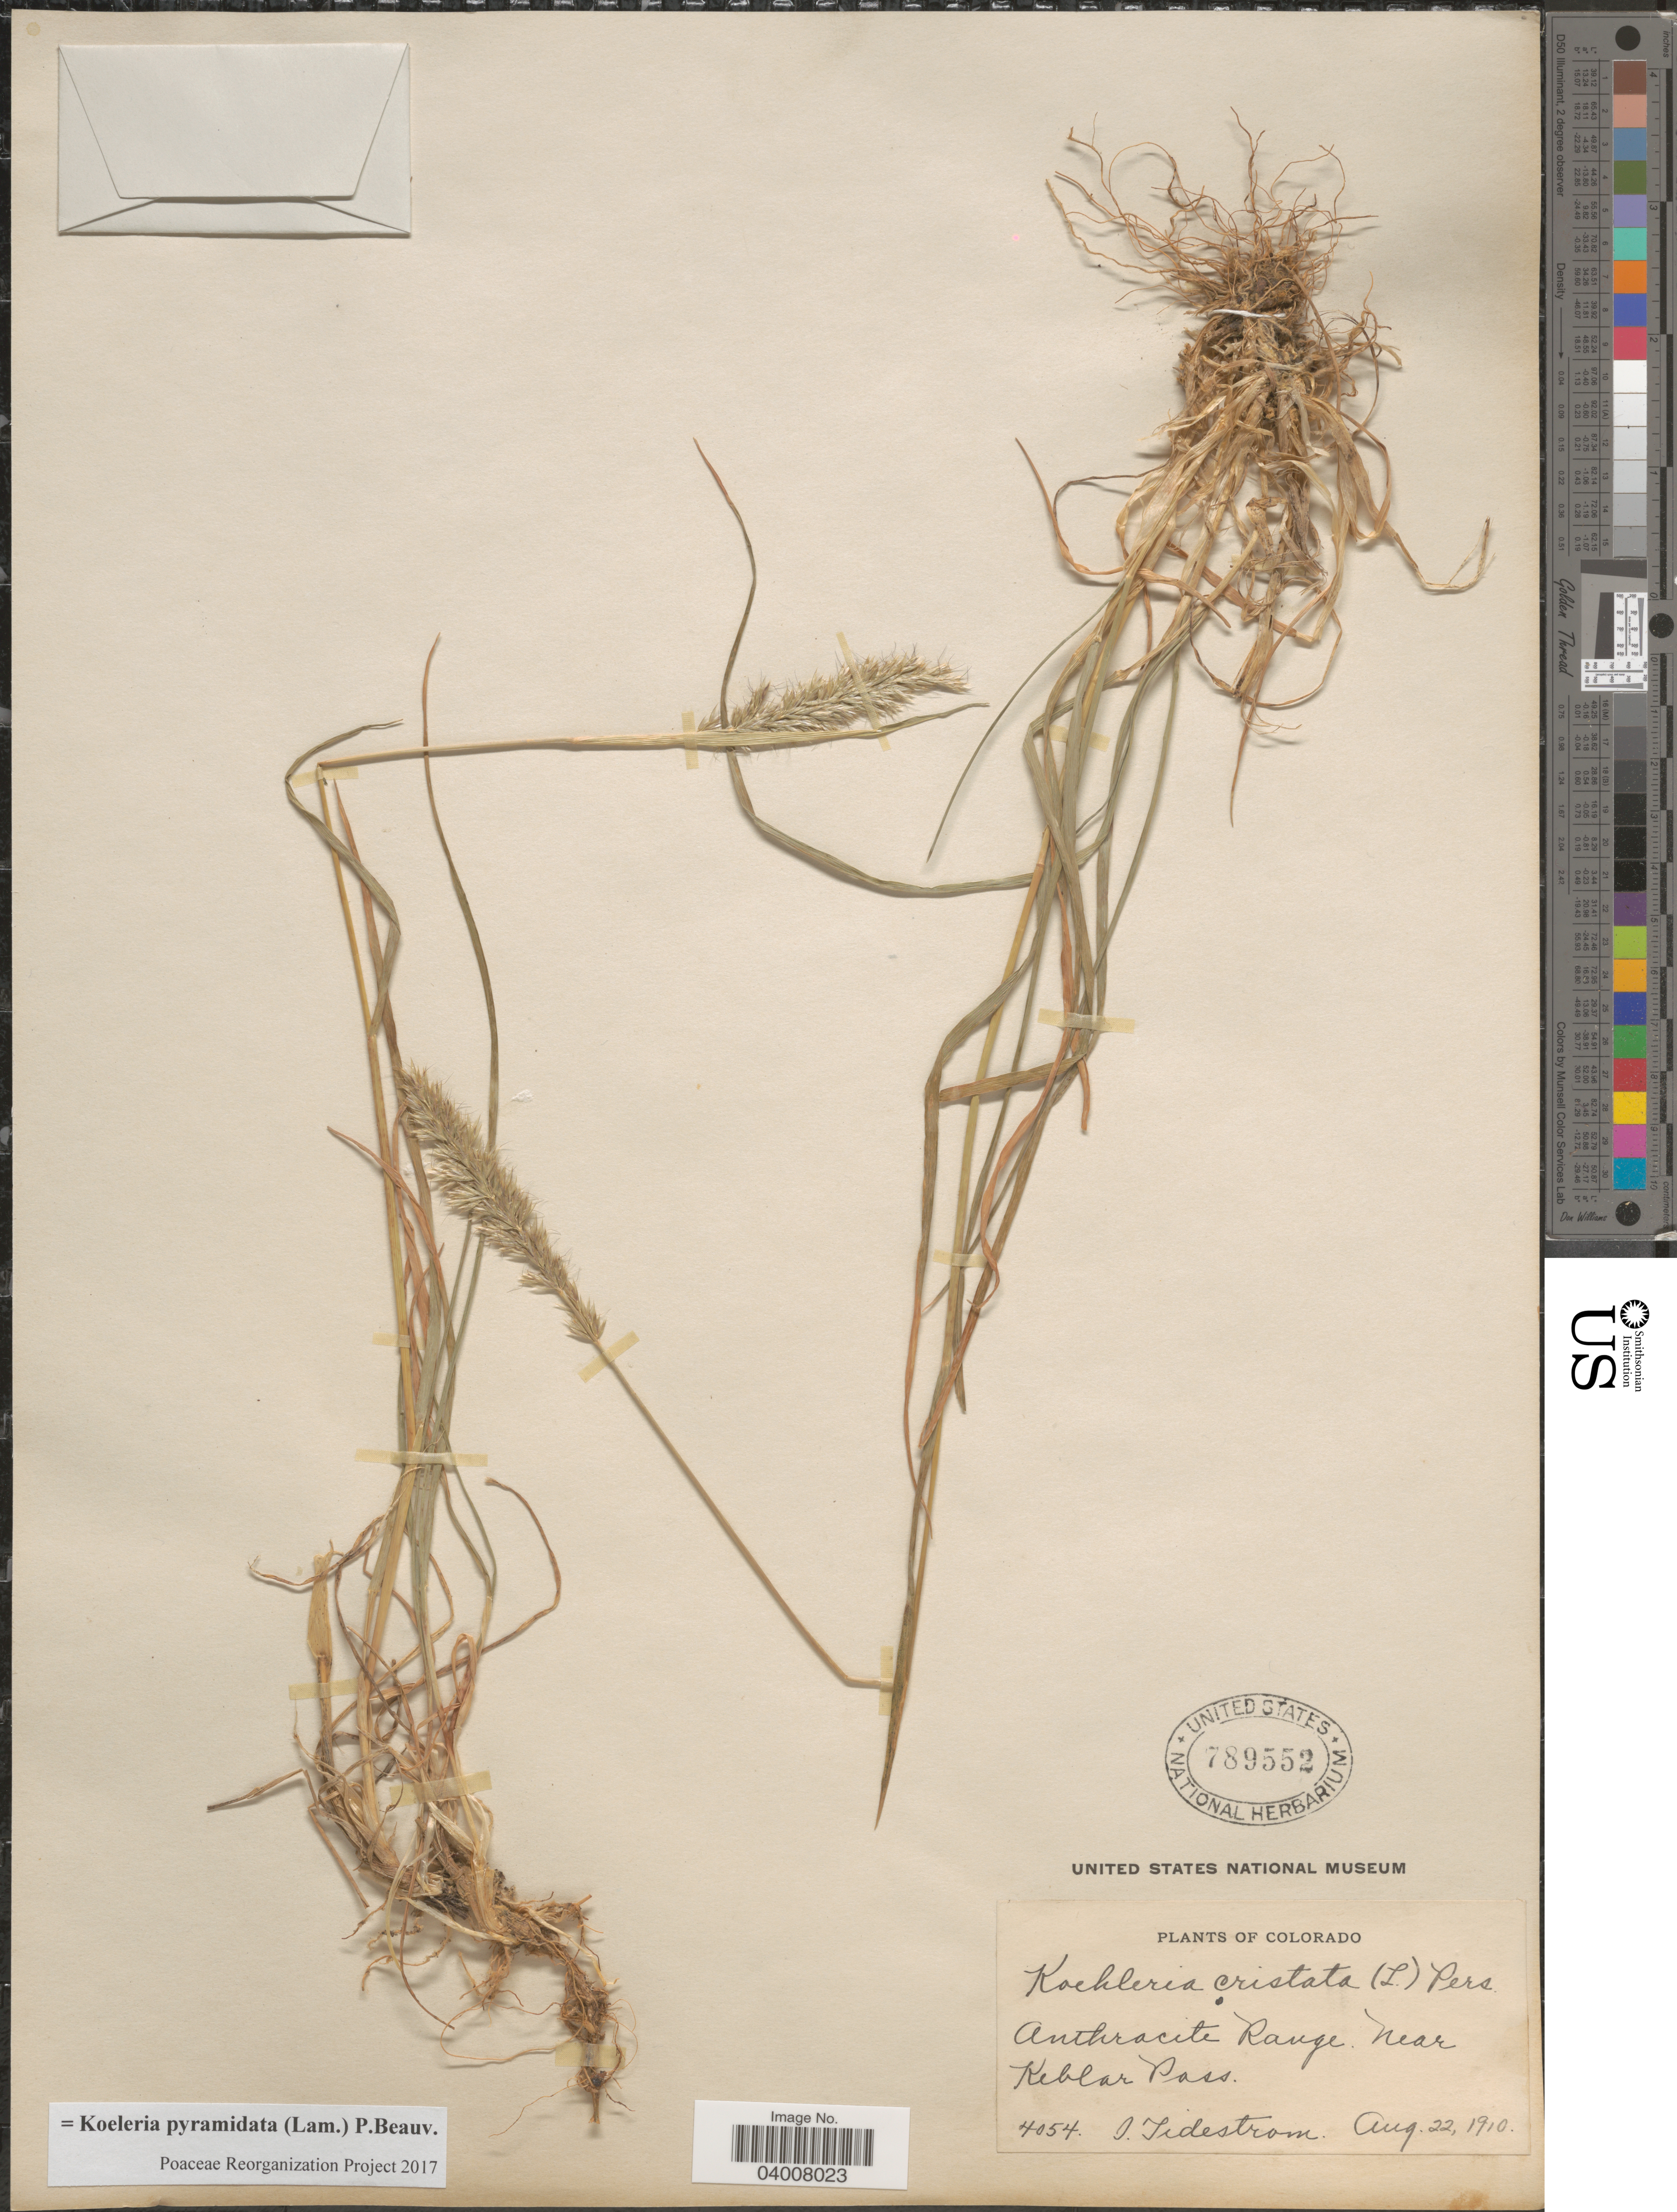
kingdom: Plantae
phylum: Tracheophyta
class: Liliopsida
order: Poales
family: Poaceae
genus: Koeleria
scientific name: Koeleria pyramidata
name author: (Lam.) P. Beauv.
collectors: I. F. Tidestrom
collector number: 4054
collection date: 1910-08-22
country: United States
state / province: Colorado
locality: Anthracite Range. Near Keblar Pass.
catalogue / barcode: US 789552